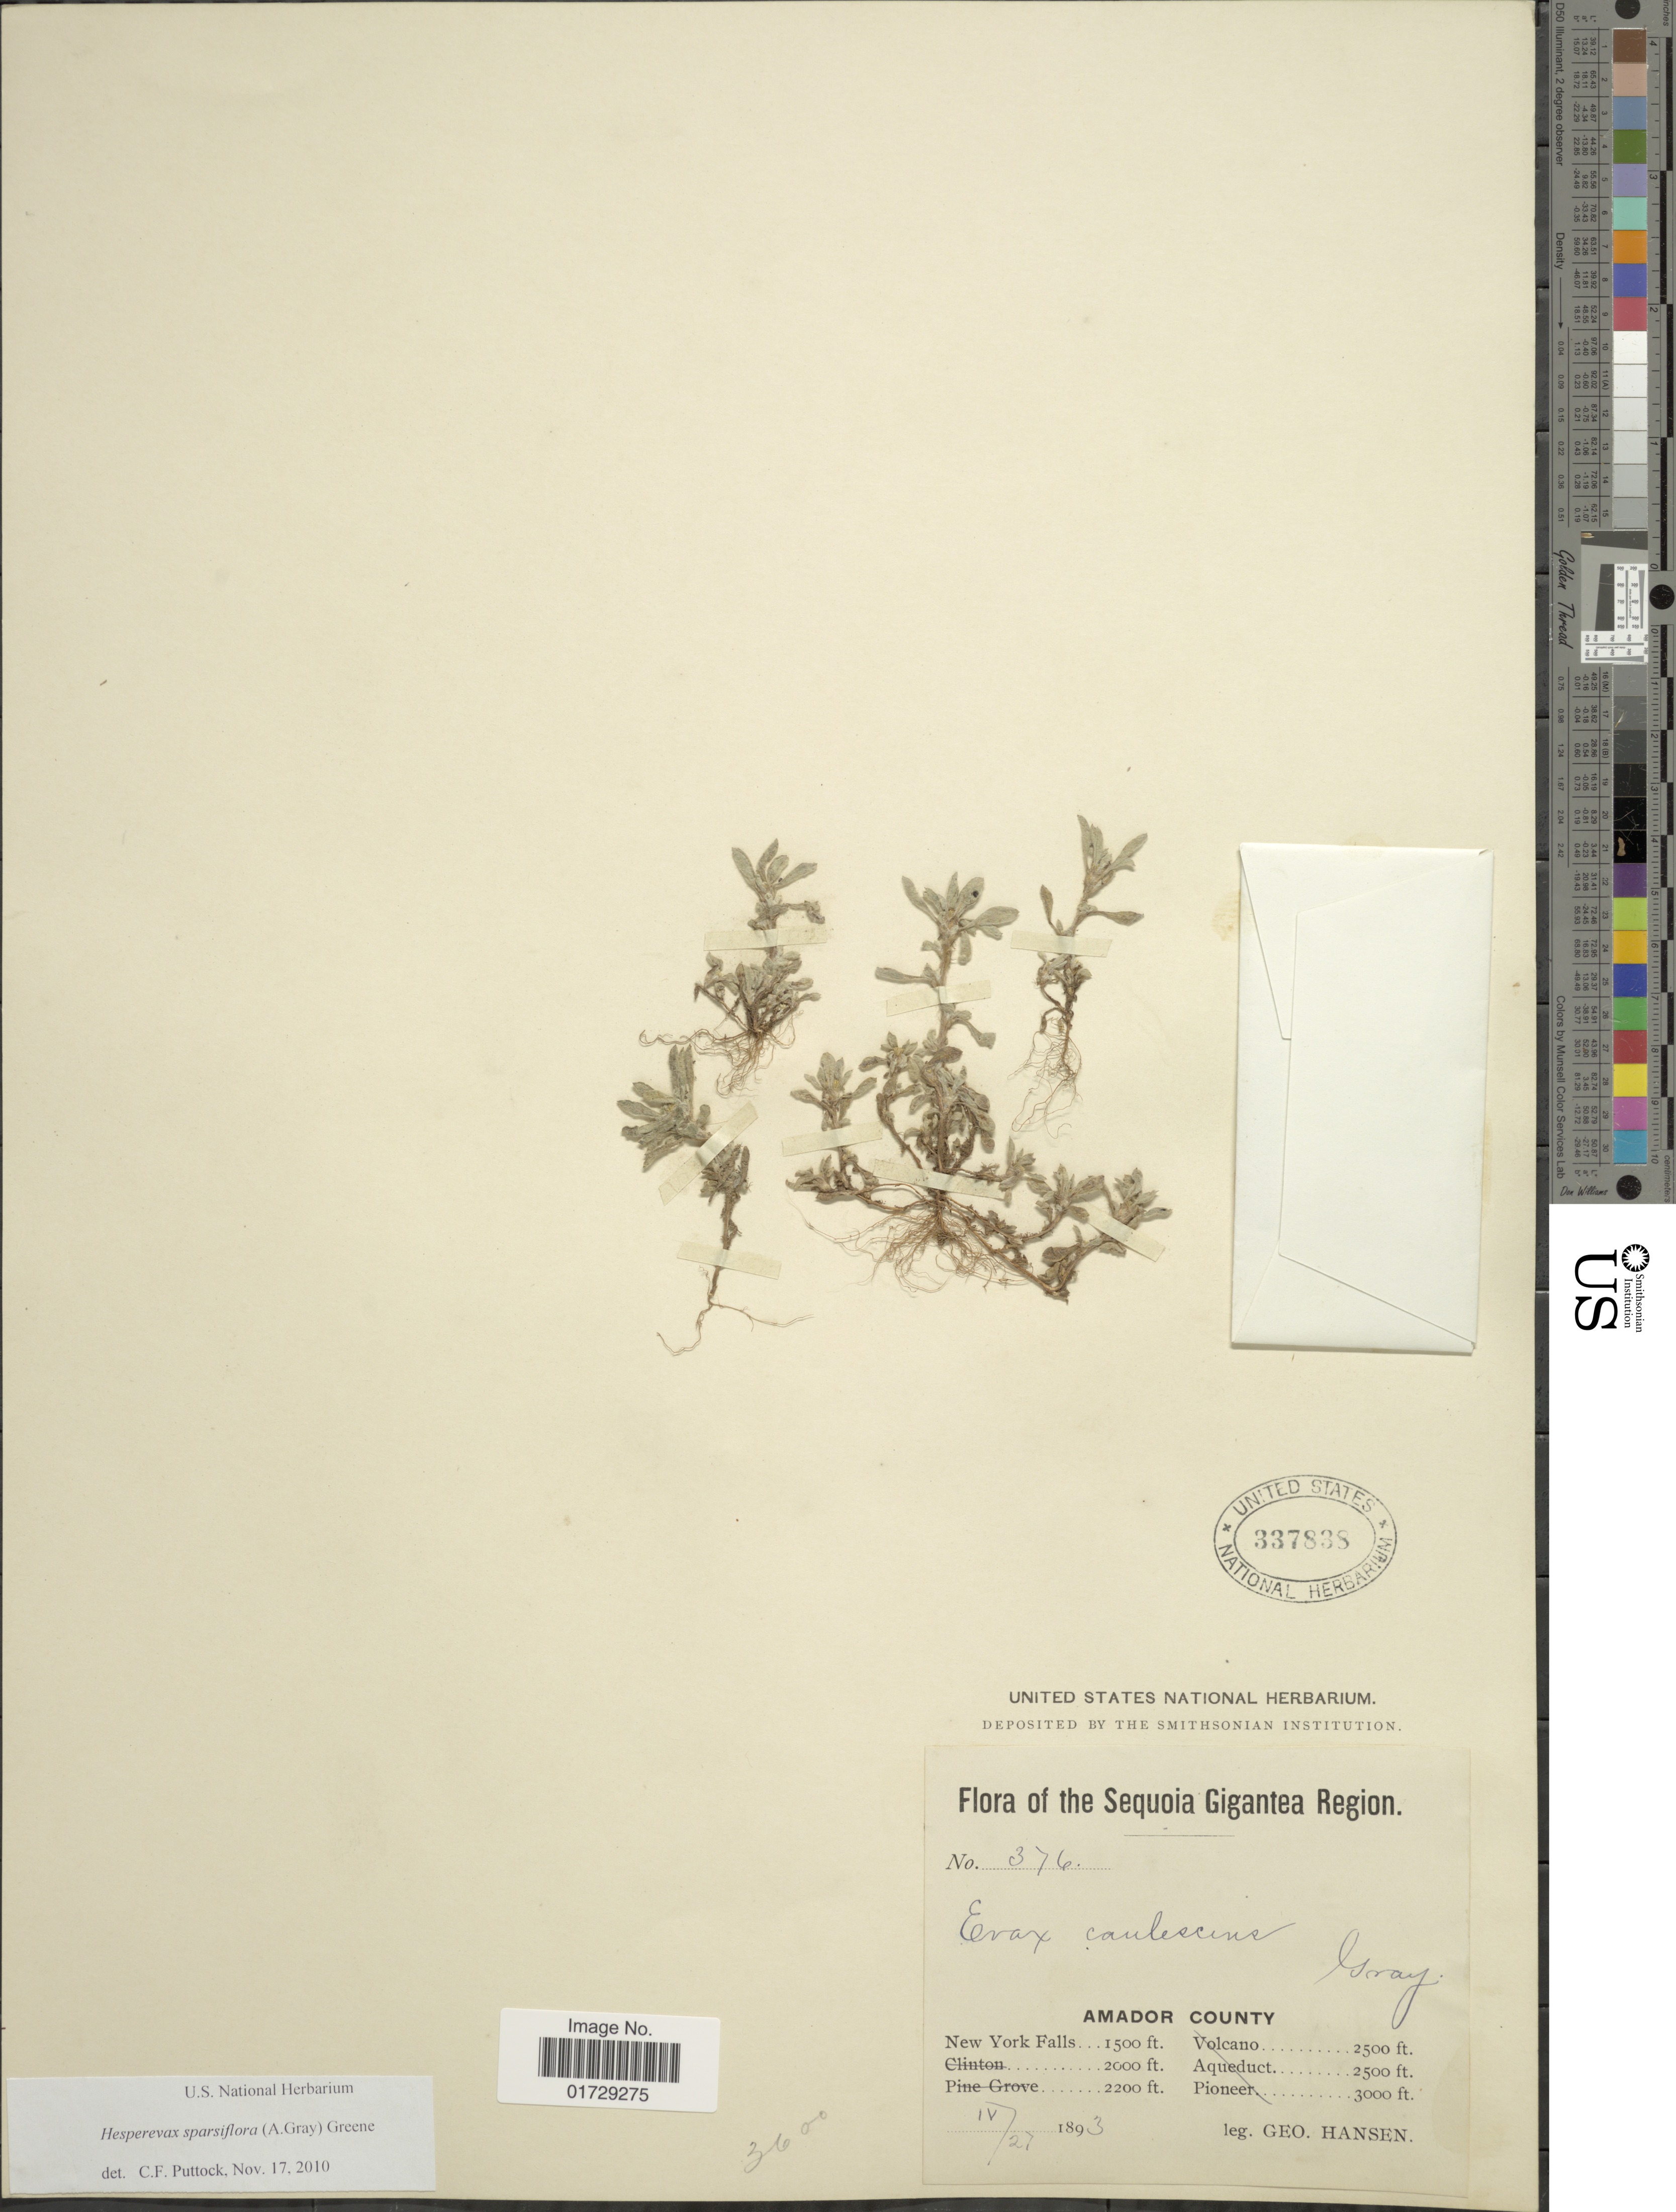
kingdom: Plantae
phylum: Tracheophyta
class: Magnoliopsida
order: Asterales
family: Asteraceae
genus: Hesperevax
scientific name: Hesperevax sparsiflora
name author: (A. Gray) Greene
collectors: G. Hansen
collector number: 376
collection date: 1893-04-27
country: United States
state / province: California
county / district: Amador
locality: Sequoia Gigantea Region, Amador County, New York Falls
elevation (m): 457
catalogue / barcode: US 337838